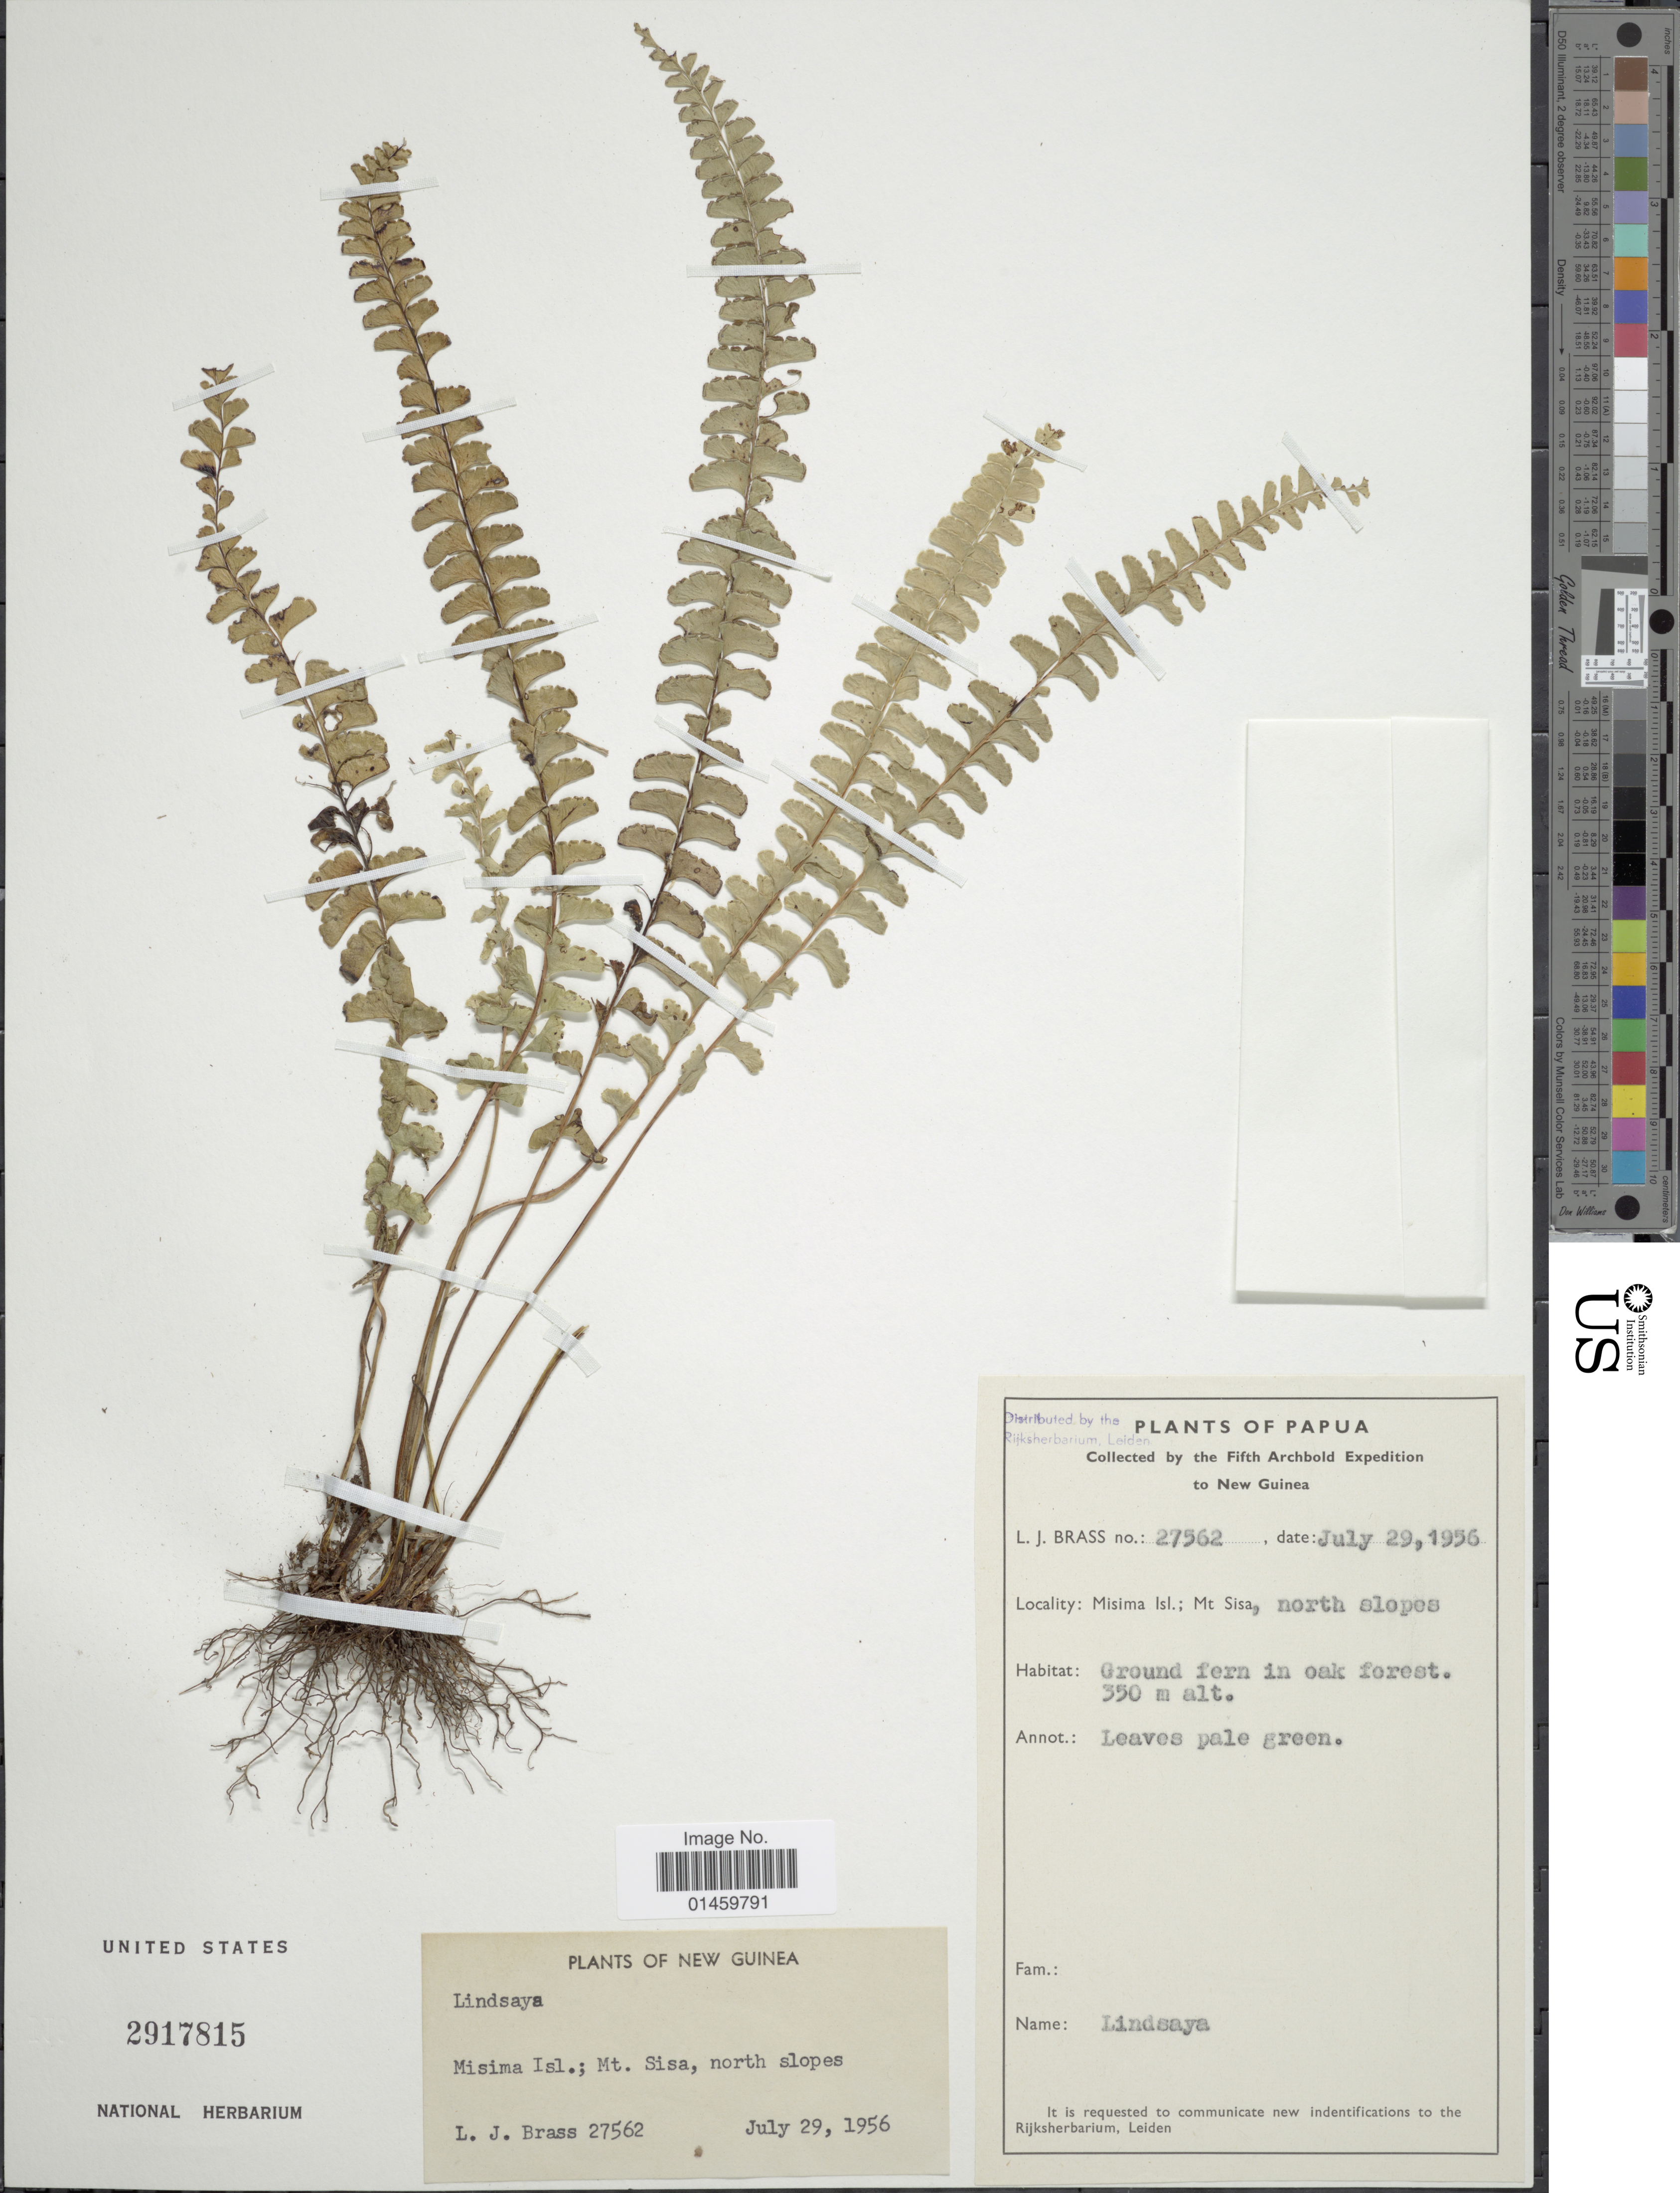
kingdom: Plantae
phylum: Tracheophyta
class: Polypodiopsida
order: Polypodiales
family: Lindsaeaceae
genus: Lindsaea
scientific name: Lindsaea sp.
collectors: L. J. Brass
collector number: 27562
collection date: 1956-07-29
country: Papua New Guinea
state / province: Milne Bay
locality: Misima Isl.; Mt Sisa, north slopes.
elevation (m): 350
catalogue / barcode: US 2917815